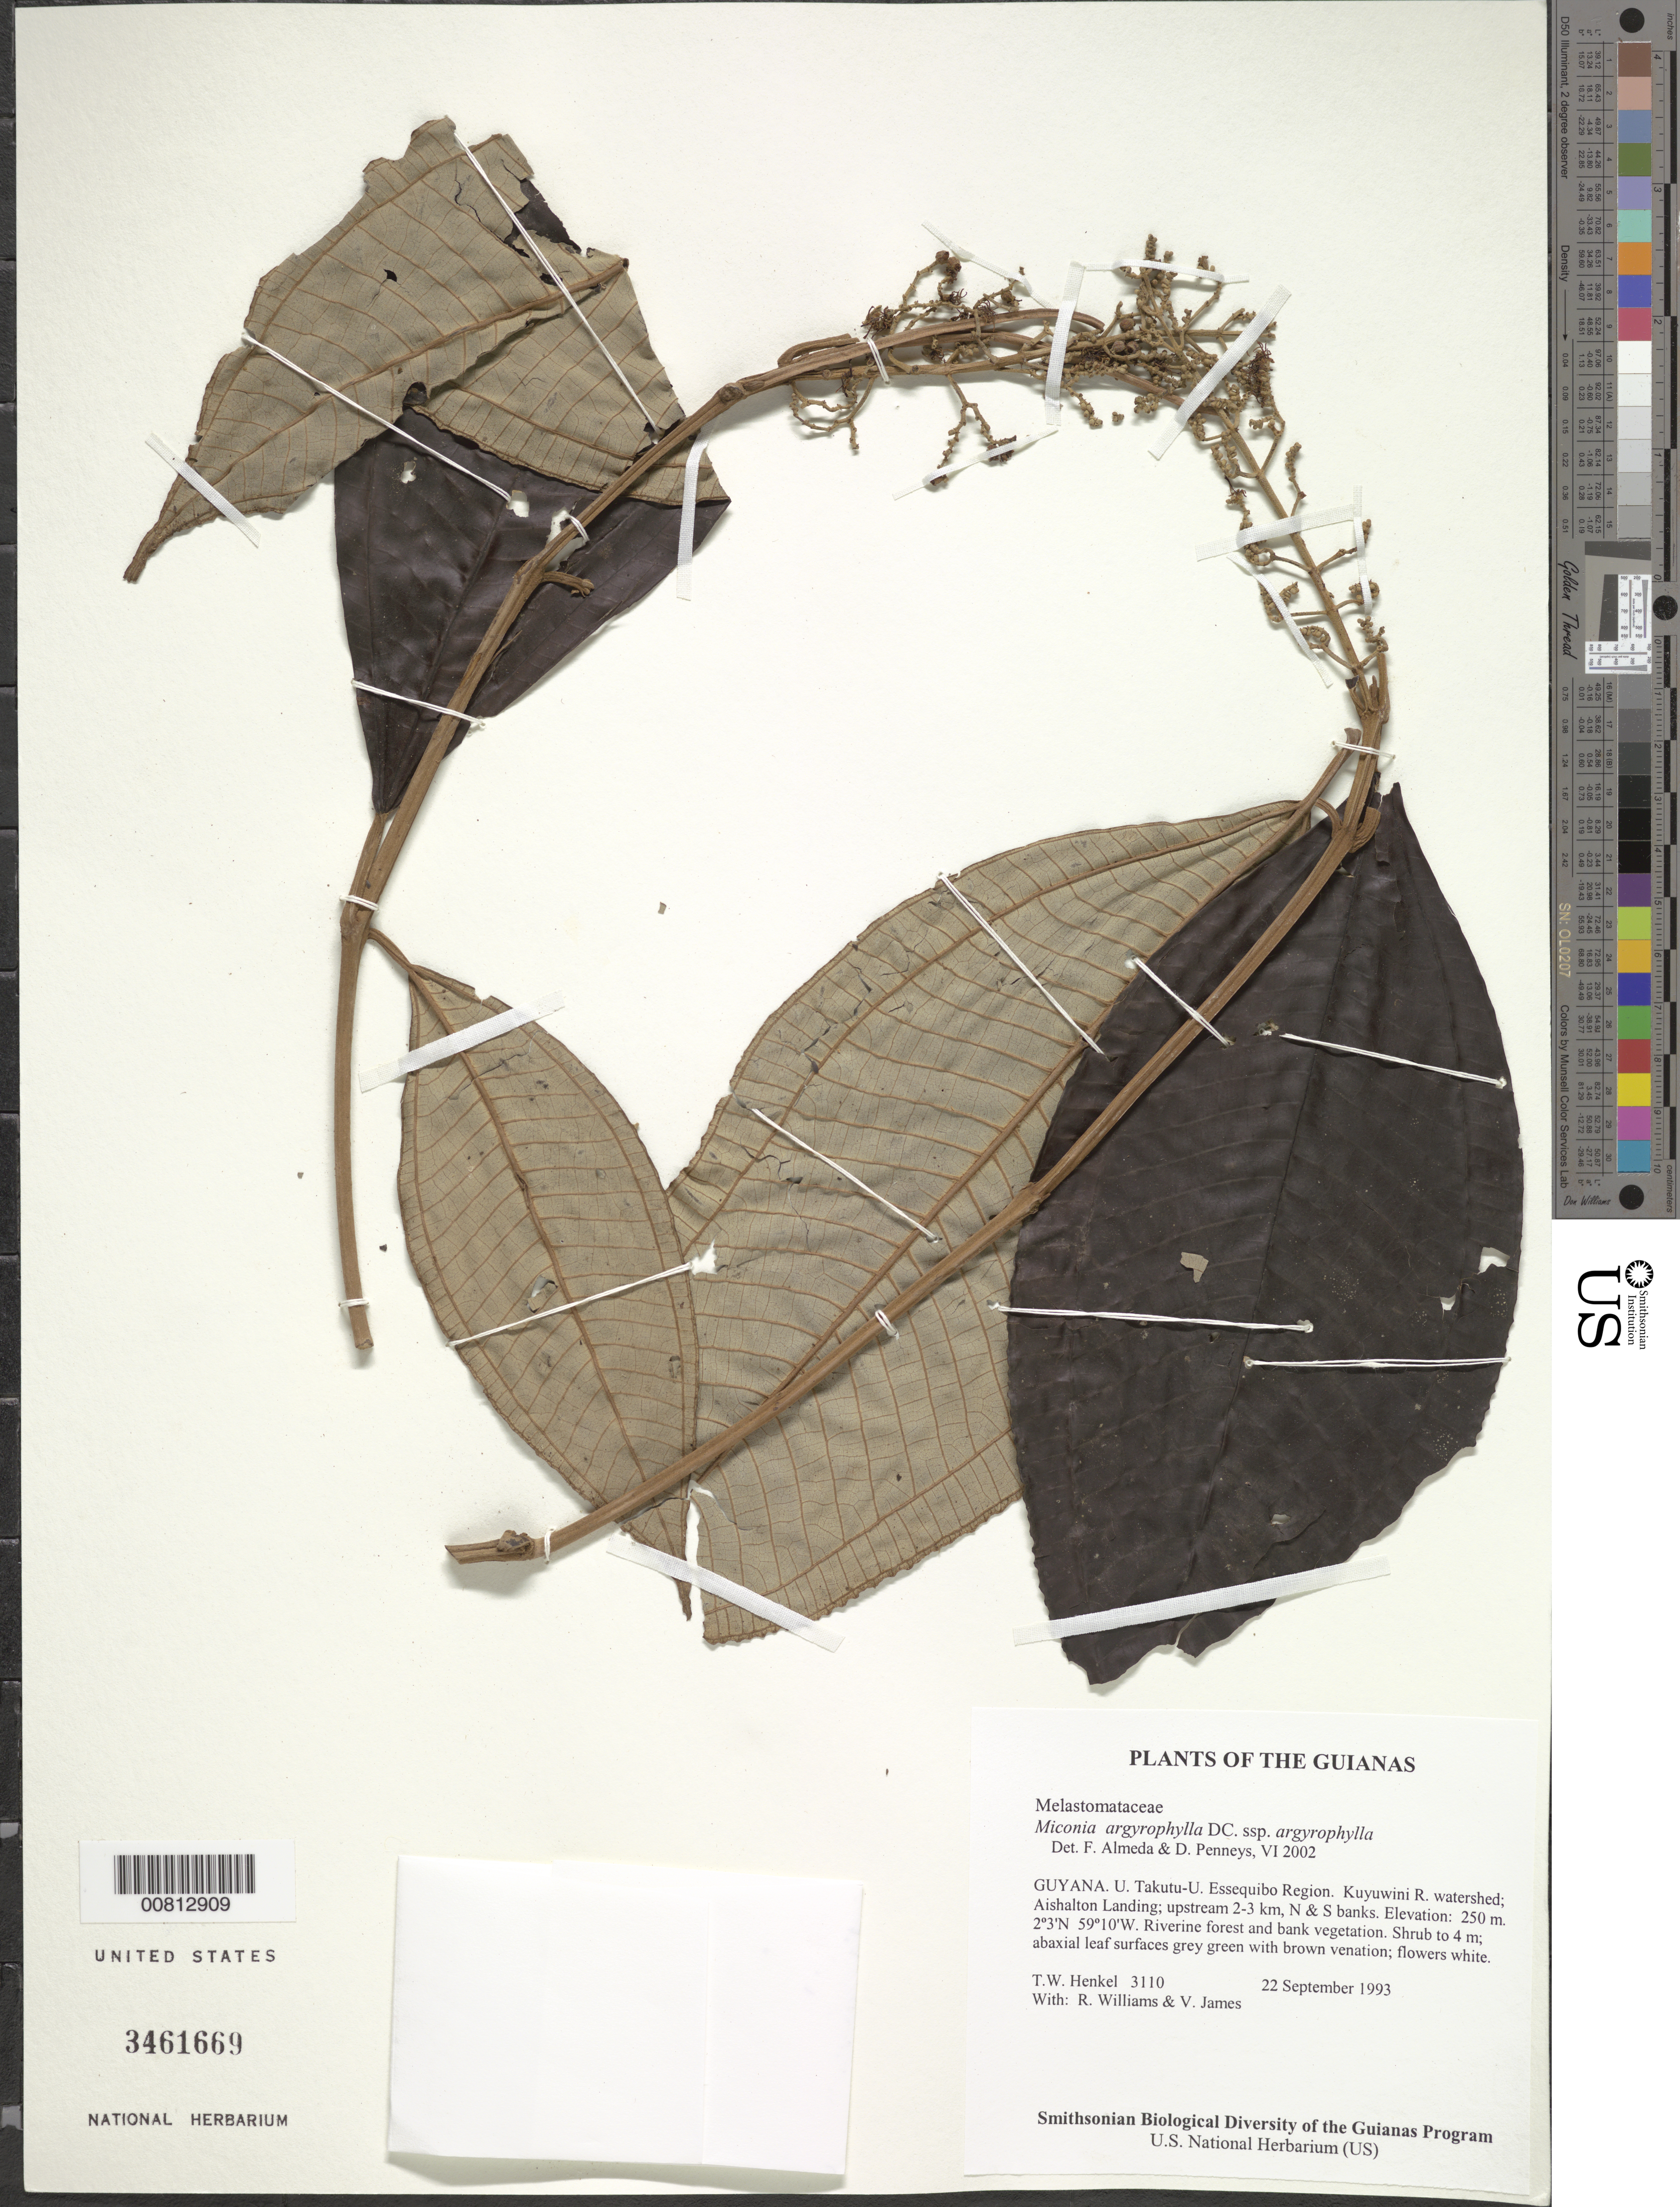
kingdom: Plantae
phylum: Tracheophyta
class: Magnoliopsida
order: Myrtales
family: Melastomataceae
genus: Miconia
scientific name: Miconia argyrophylla subsp. argyrophylla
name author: DC.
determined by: Almeda, F.; Penneys, D. S.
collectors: T. Henkel, R. Williams & V. James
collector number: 3110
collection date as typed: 22 September 1993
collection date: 1993-09-22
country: Guyana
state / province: U. Takutu-U. Essequibo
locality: Kuyuwini R. watershed; Aishalton Landing; upstream 2-3 km, N & S banks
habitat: Riverine forest and bank vegetation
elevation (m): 250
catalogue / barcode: US 3461669